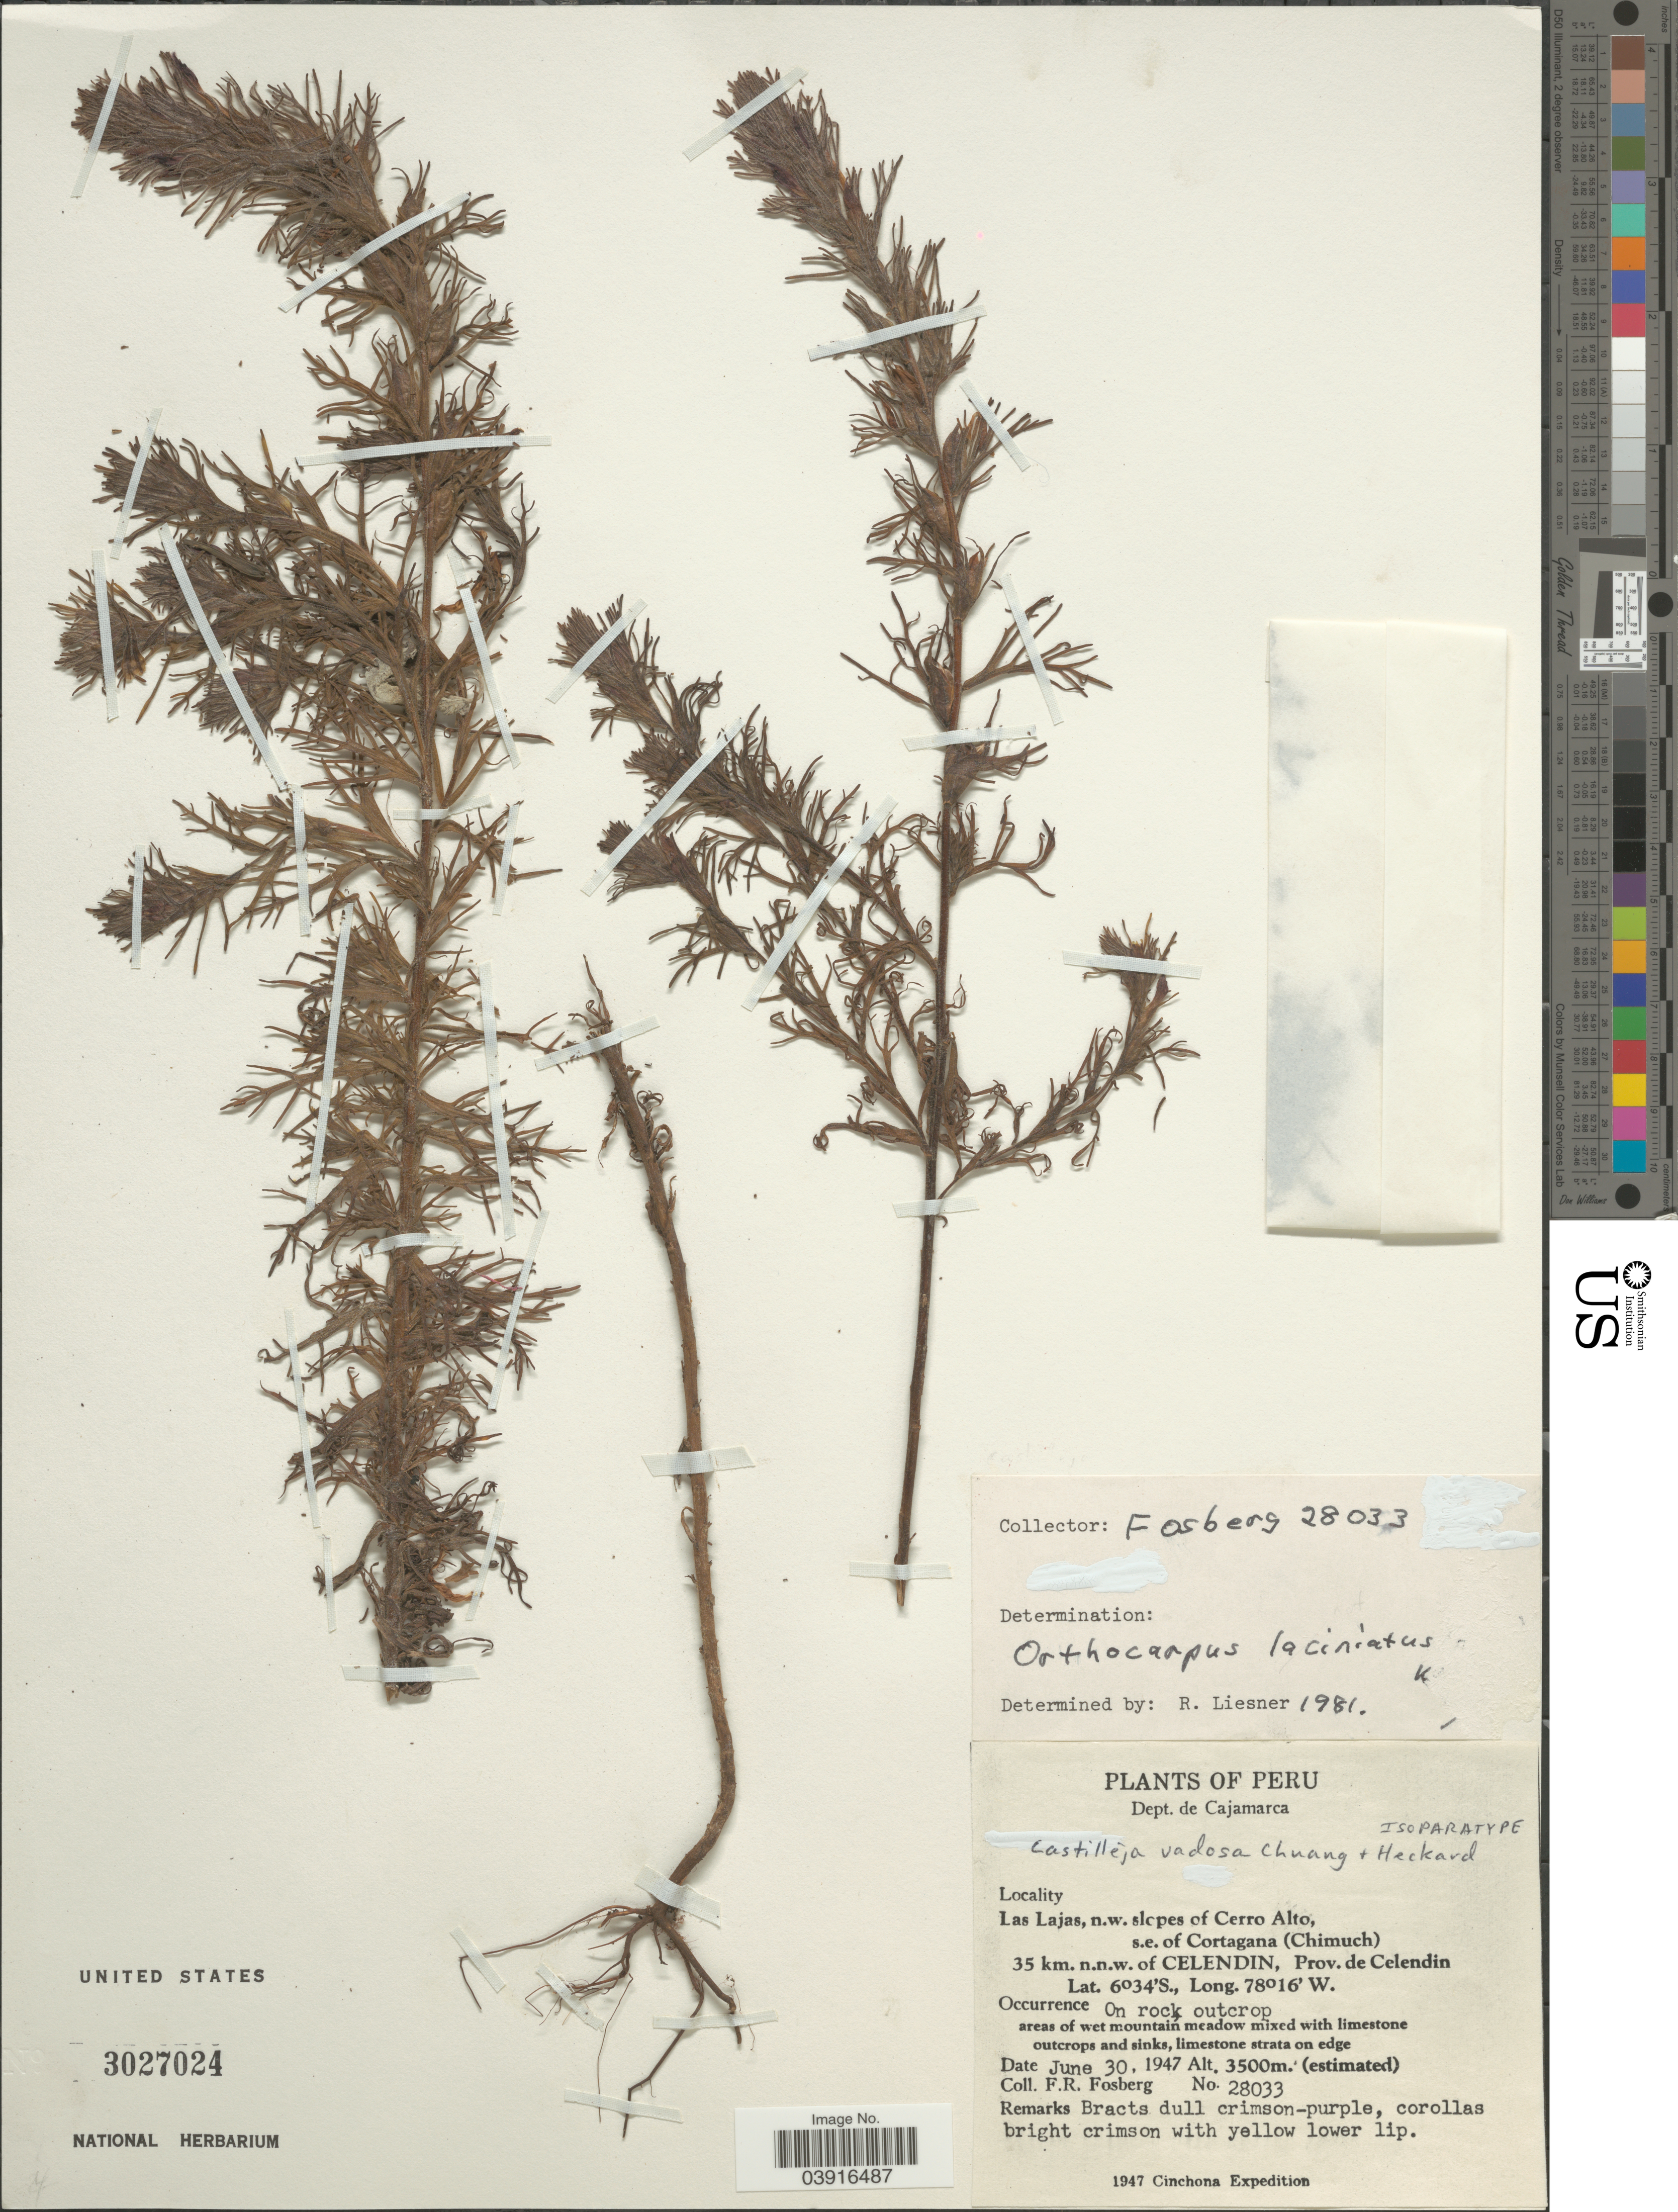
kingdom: Plantae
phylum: Tracheophyta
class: Magnoliopsida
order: Lamiales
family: Orobanchaceae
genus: Castilleja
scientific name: Castilleja vadosa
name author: T.I. Chuang & Heckard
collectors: F. R. Fosberg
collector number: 28033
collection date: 1947-06-30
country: Peru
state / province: Cajamarca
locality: Dept. de Cajamarca. Las Lajas, n.w. slopes of Cerro Alto, s.e. of Cortagana (Chimuch) 35 km. n.n.w. of Celendin, Prov. de Celendin.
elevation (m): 3500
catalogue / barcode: US 3027024